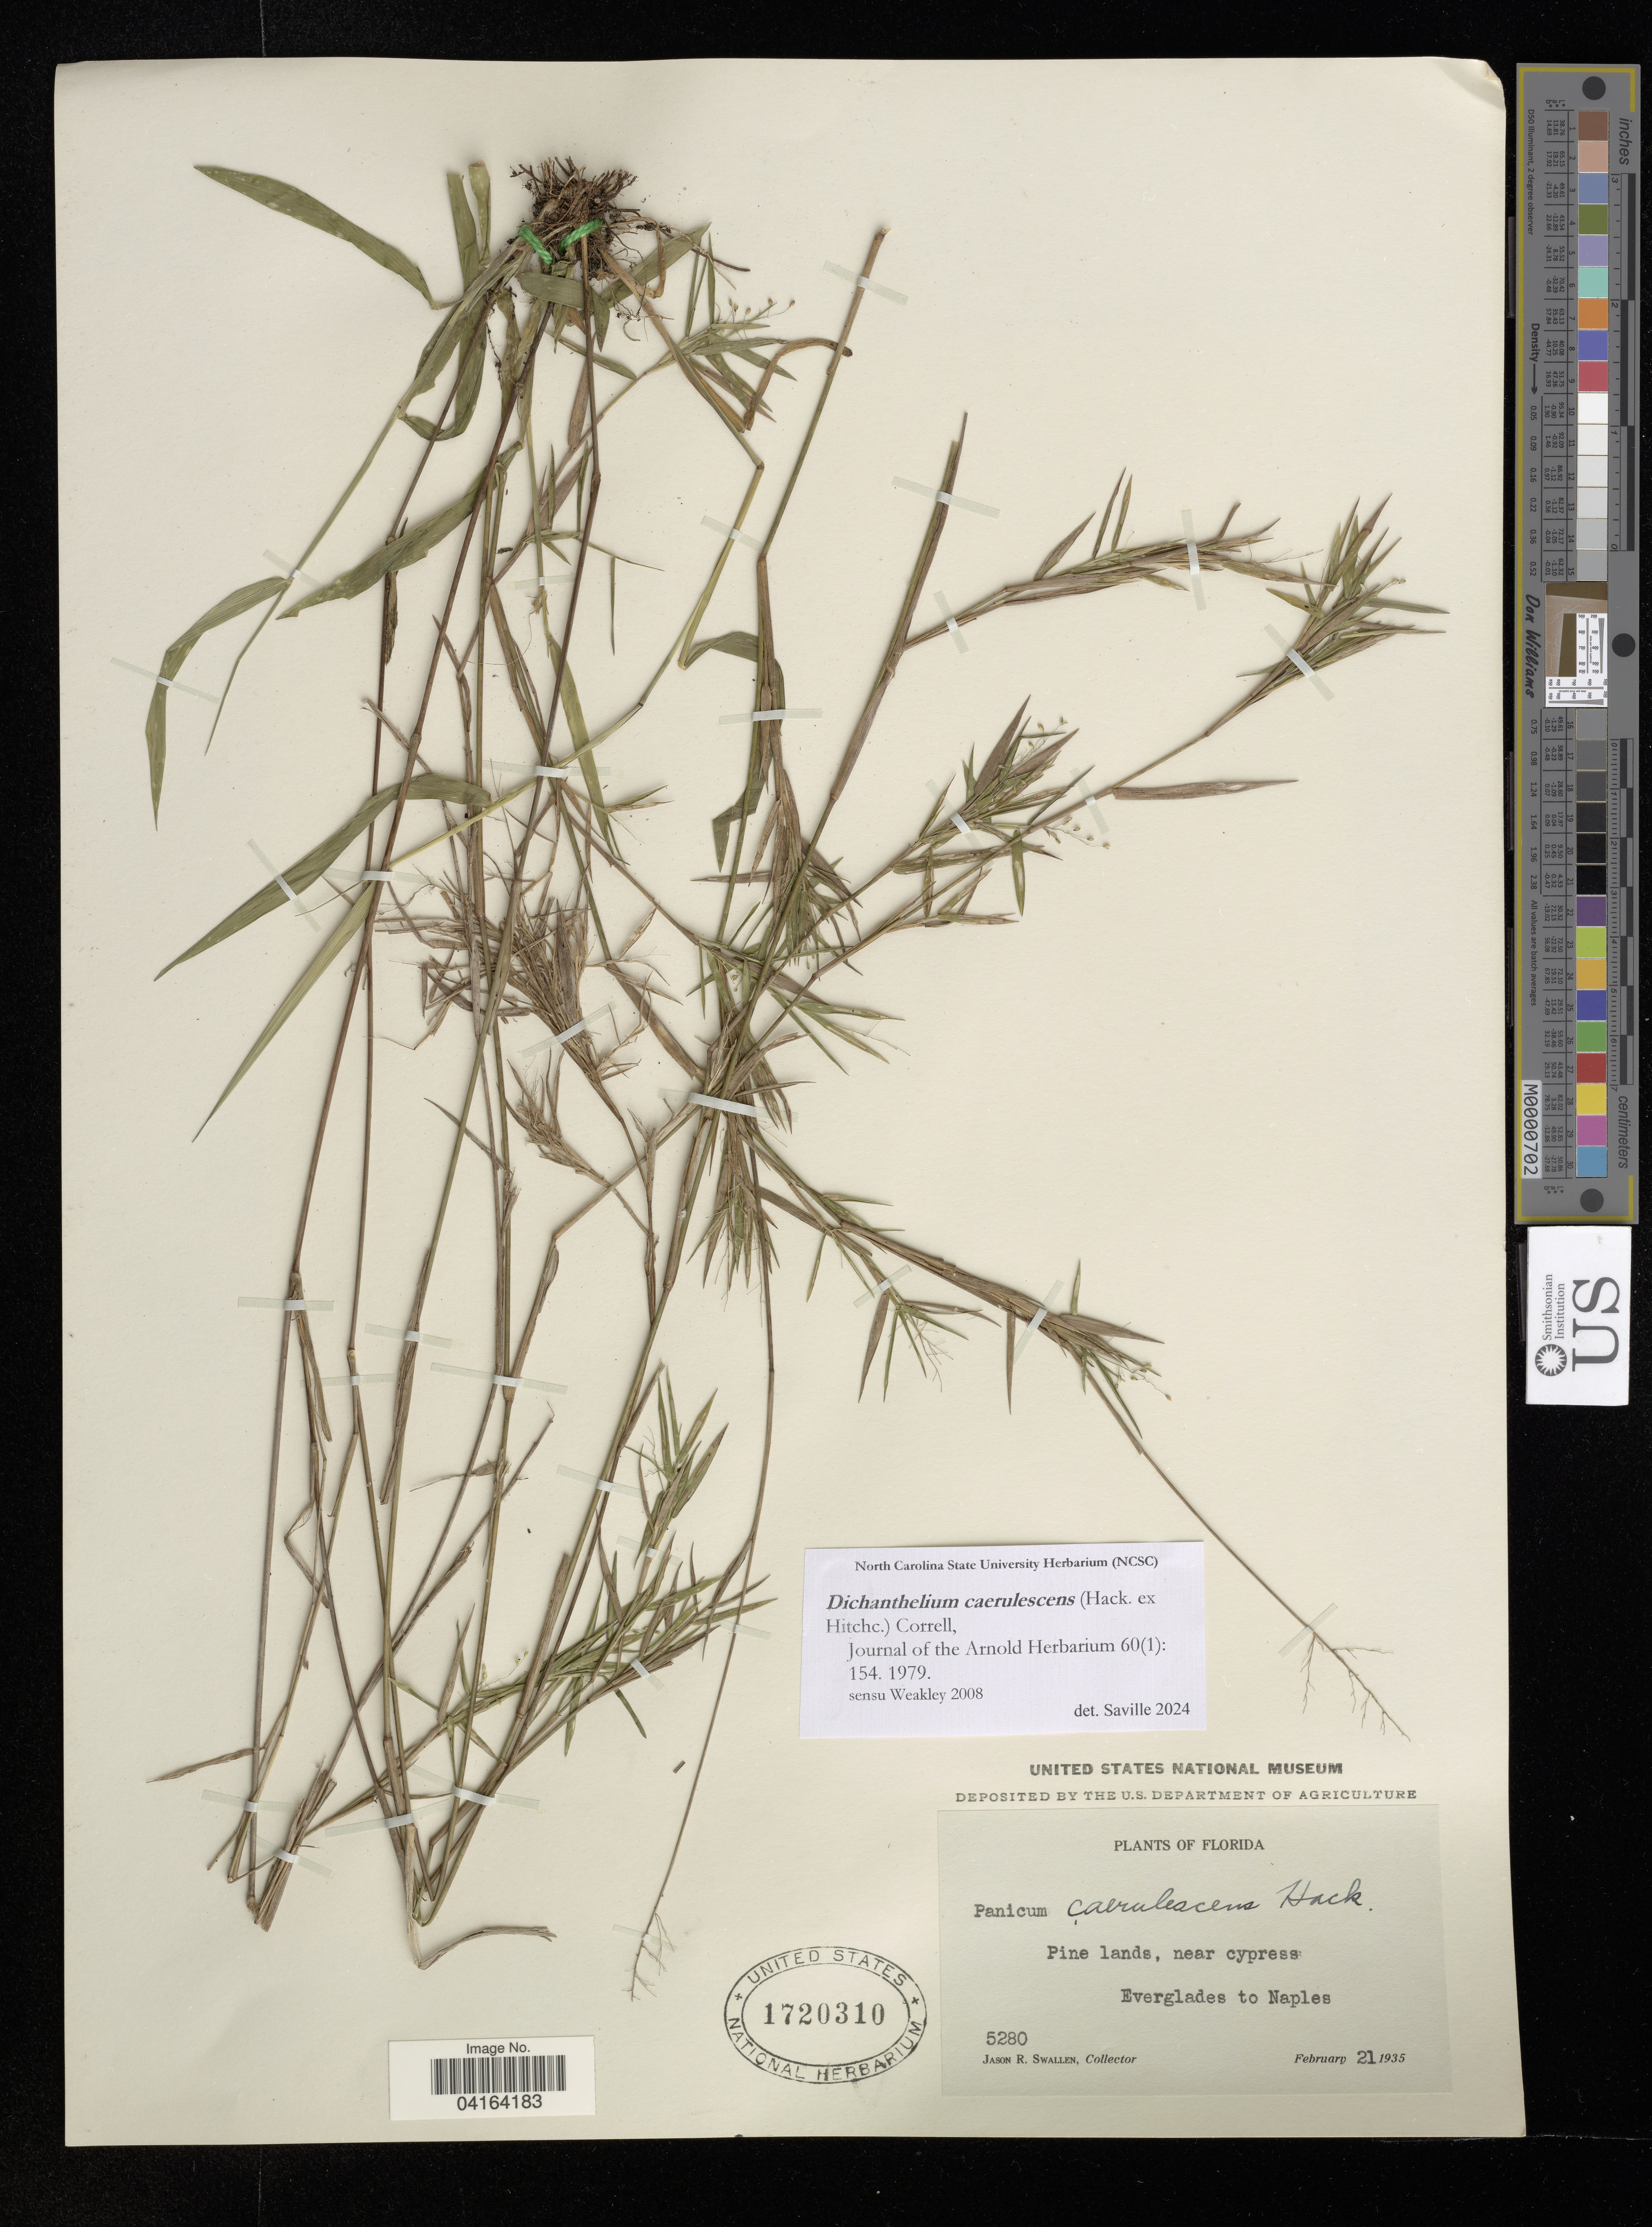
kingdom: Plantae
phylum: Tracheophyta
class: Liliopsida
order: Poales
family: Poaceae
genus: Dichanthelium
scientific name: Dichanthelium caerulescens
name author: (Hack. ex Hitchc.) Correll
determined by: Saville, A. C., (NCSC), North Carolina State University (UNITED STATES)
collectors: J. R. Swallen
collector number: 5280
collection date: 1935-02-21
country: United States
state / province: Florida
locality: Pine lands, near cypress. Everglades to Naples.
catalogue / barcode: US 1720310